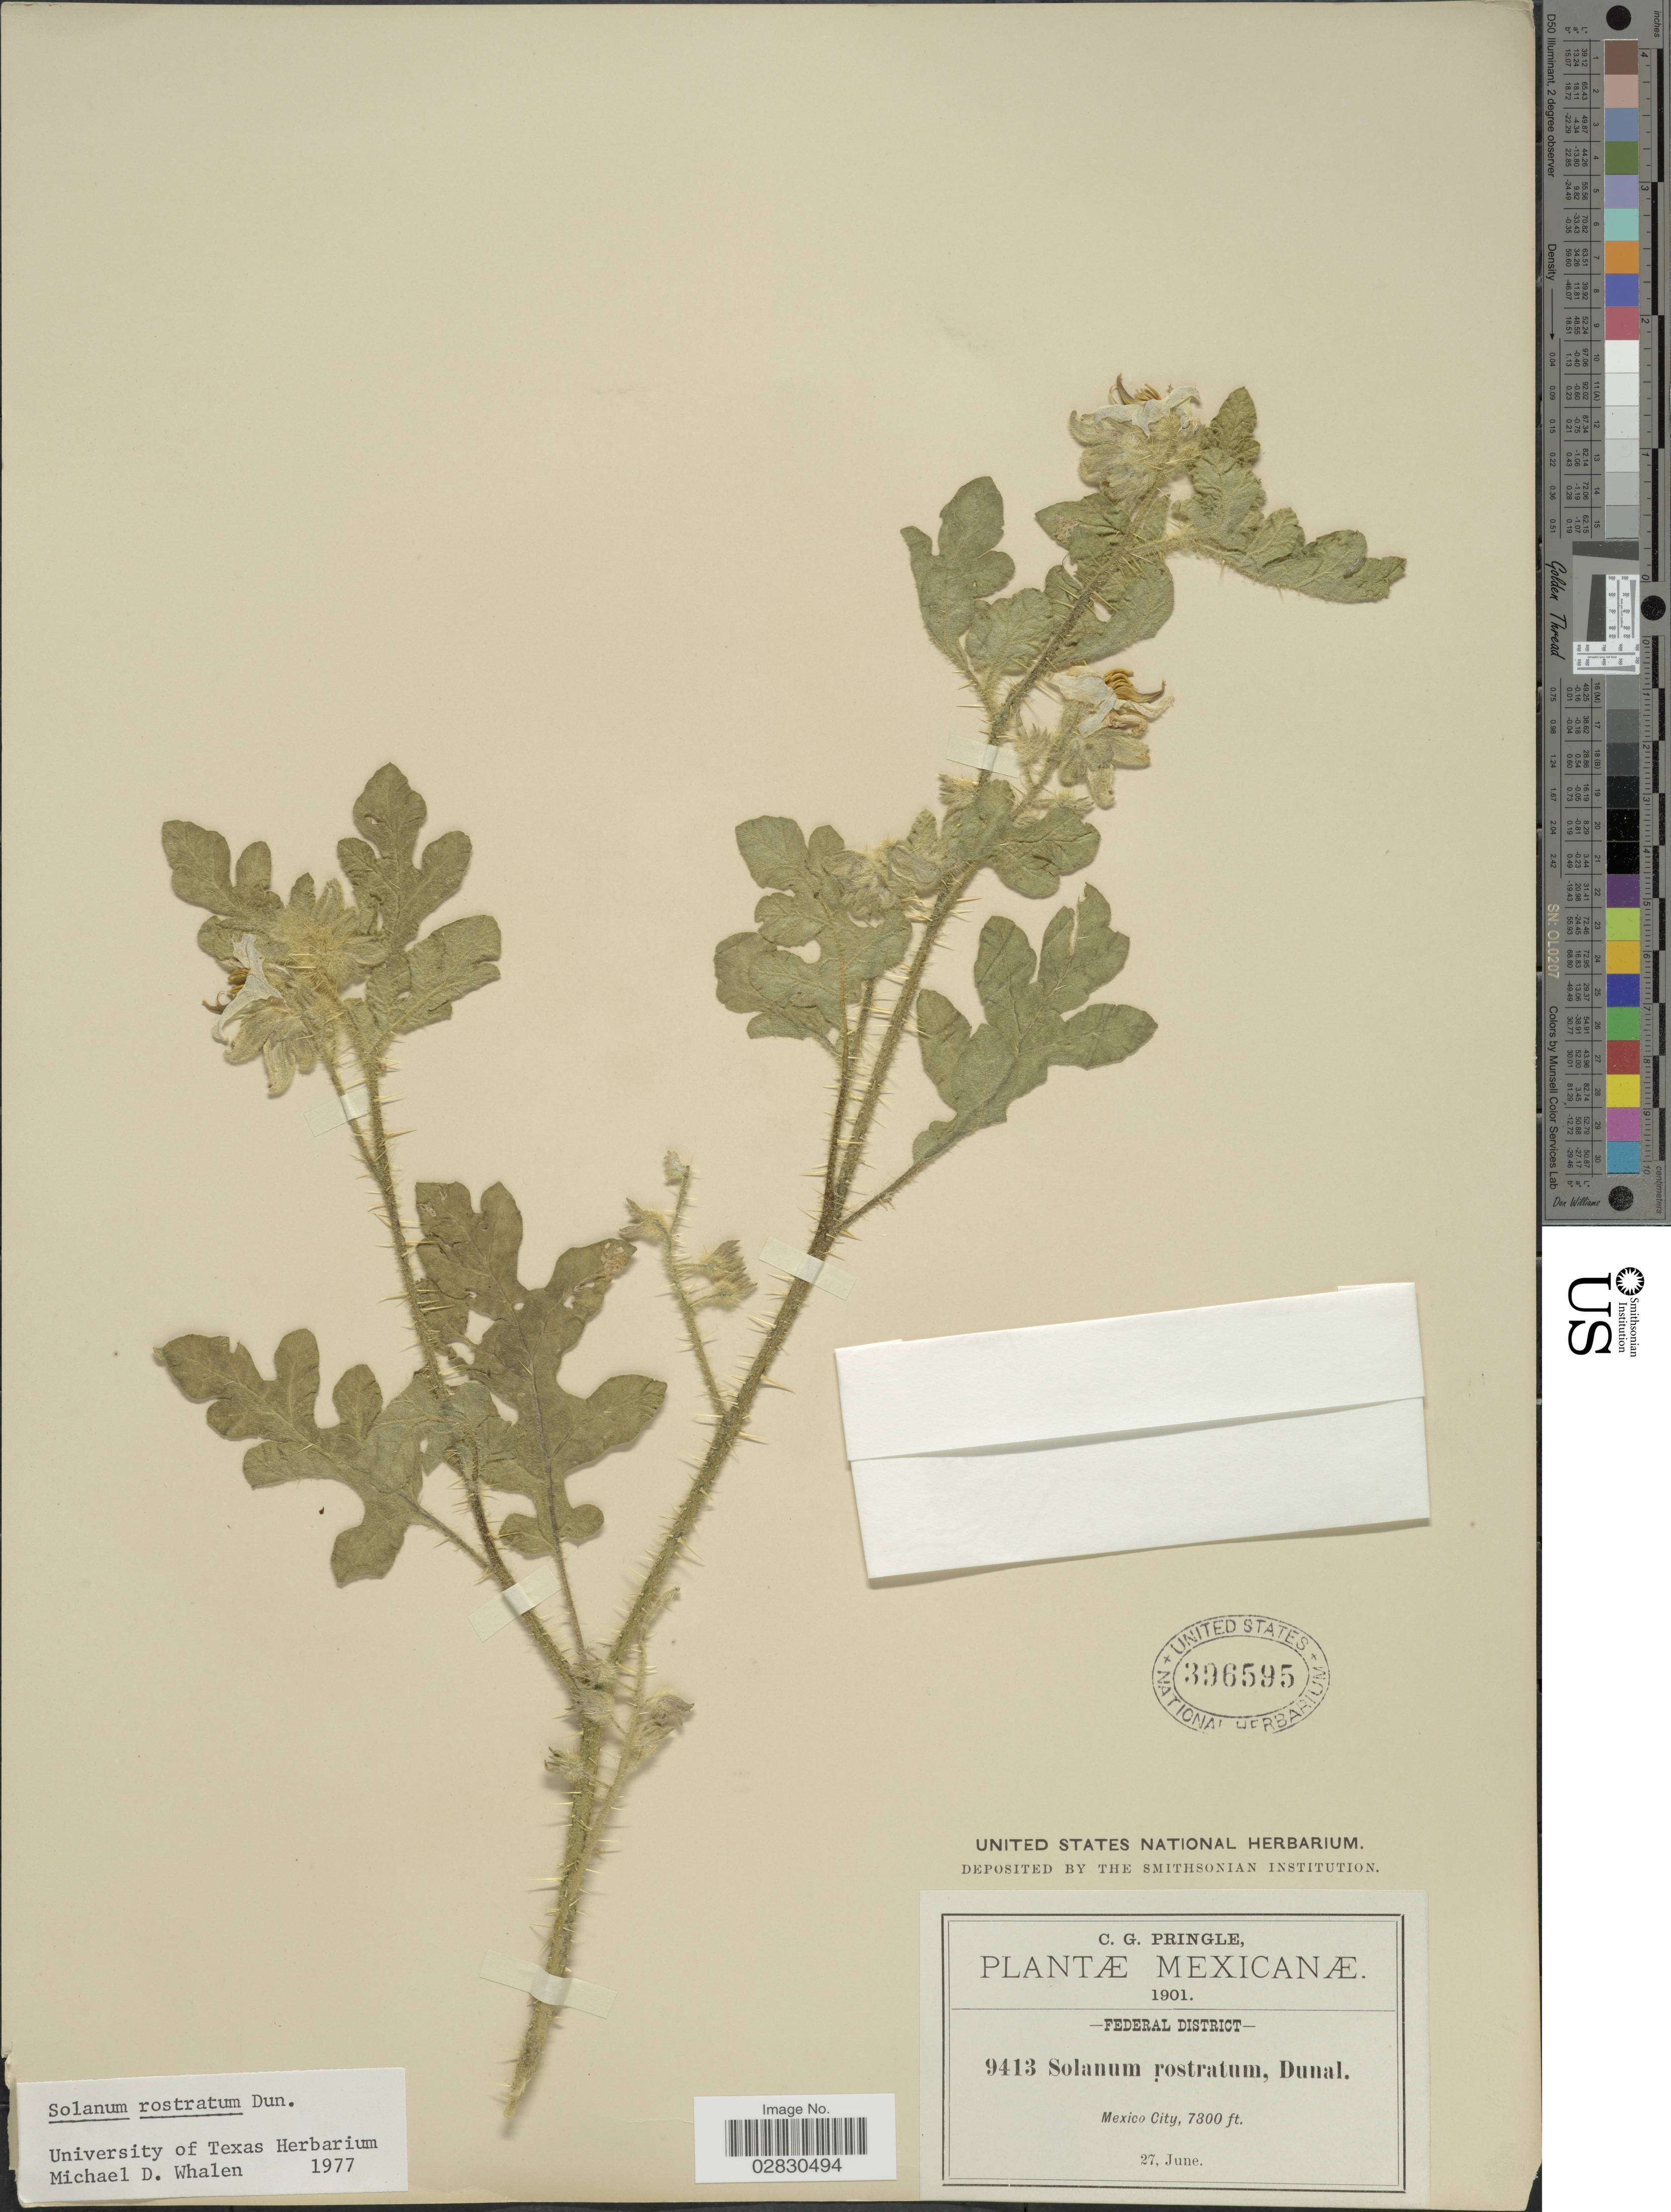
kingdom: Plantae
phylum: Tracheophyta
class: Magnoliopsida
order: Solanales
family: Solanaceae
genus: Solanum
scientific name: Solanum rostratum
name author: Dunal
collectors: C. G. Pringle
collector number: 9413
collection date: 1901-06-27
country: Mexico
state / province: Distrito Federal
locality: Federal District. Mexico City.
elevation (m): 2225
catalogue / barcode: US 396595